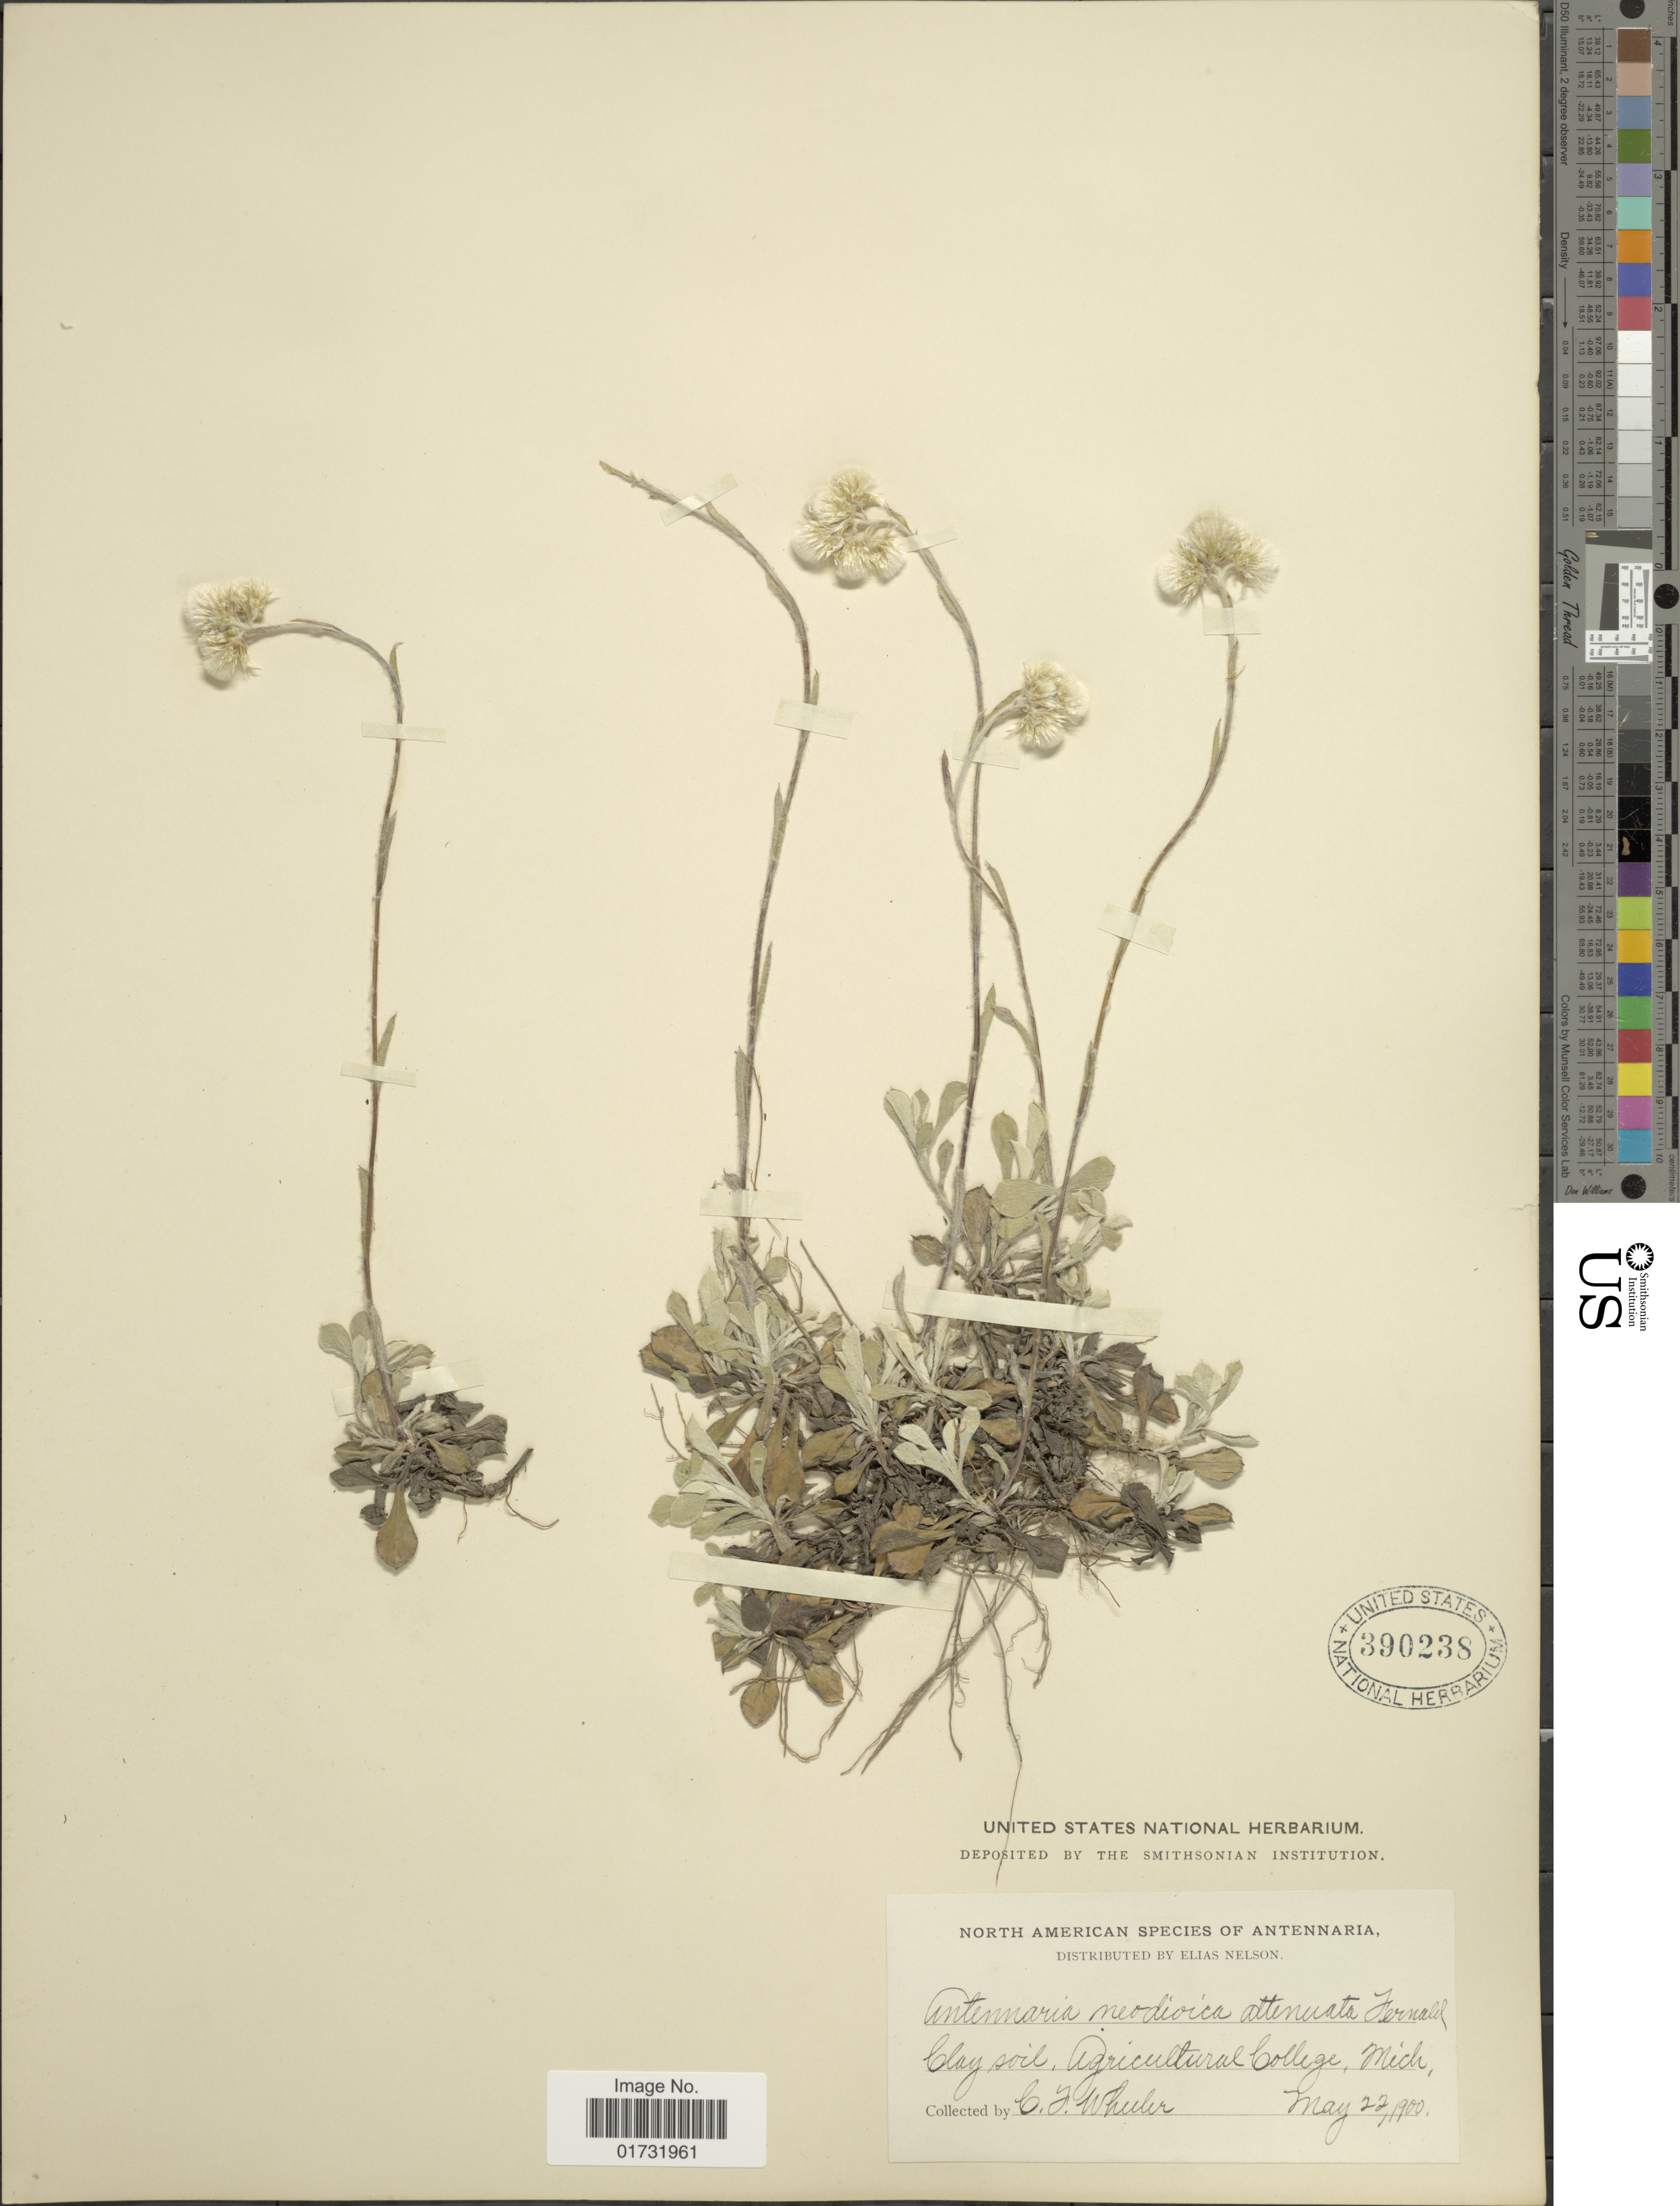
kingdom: Plantae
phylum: Tracheophyta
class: Magnoliopsida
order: Asterales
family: Asteraceae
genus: Antennaria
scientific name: Antennaria neodioica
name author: Greene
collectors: C. Wheeler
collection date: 1900-05-22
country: United States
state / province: Michigan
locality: Agricultural College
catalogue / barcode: US 390238